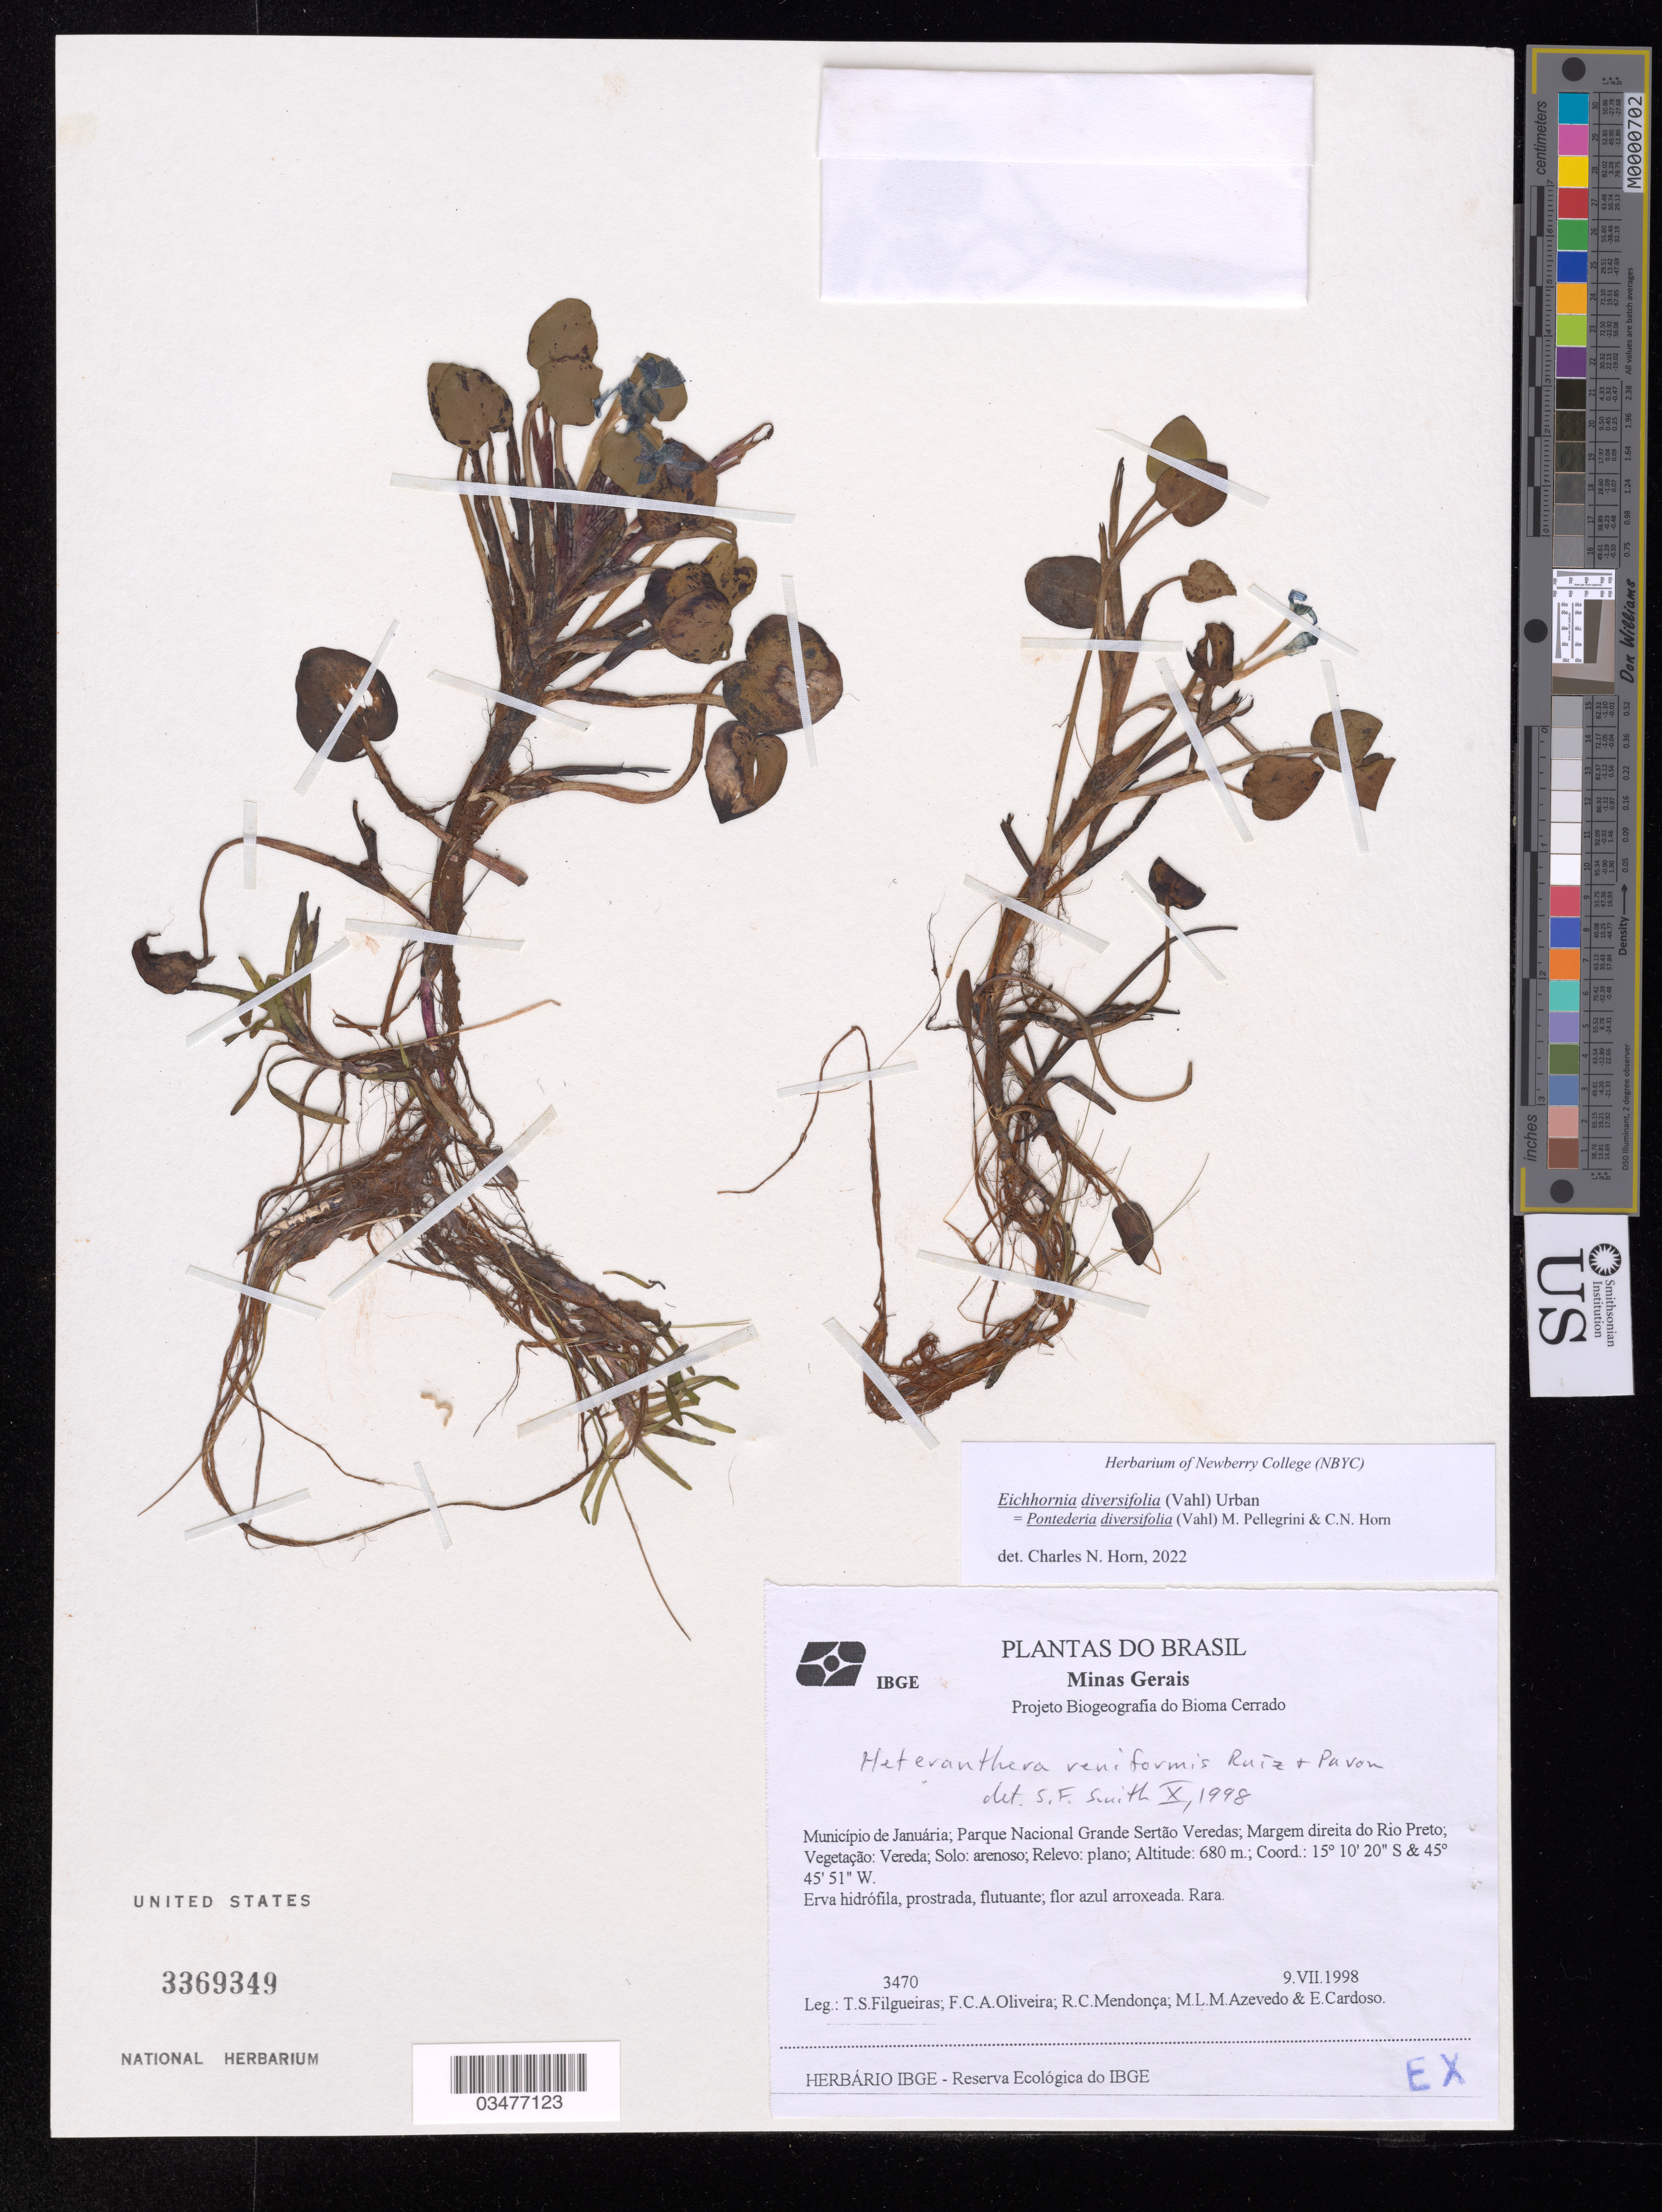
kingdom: Plantae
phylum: Tracheophyta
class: Liliopsida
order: Commelinales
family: Pontederiaceae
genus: Eichhornia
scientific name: Eichhornia diversifolia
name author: (Vahl) Urb.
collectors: T. S. Filgueiras, F. C. A. Oliveira, R. C. de Mendonça, M. L. M. Azevedo & E. Cardoso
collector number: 3470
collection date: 1998-07-09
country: Brazil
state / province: Minas Gerais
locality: Município de Januária, Parque Nacional Grande Sertão Veredas, Margem direita do Rio Preto.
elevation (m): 680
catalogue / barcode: US 3369349